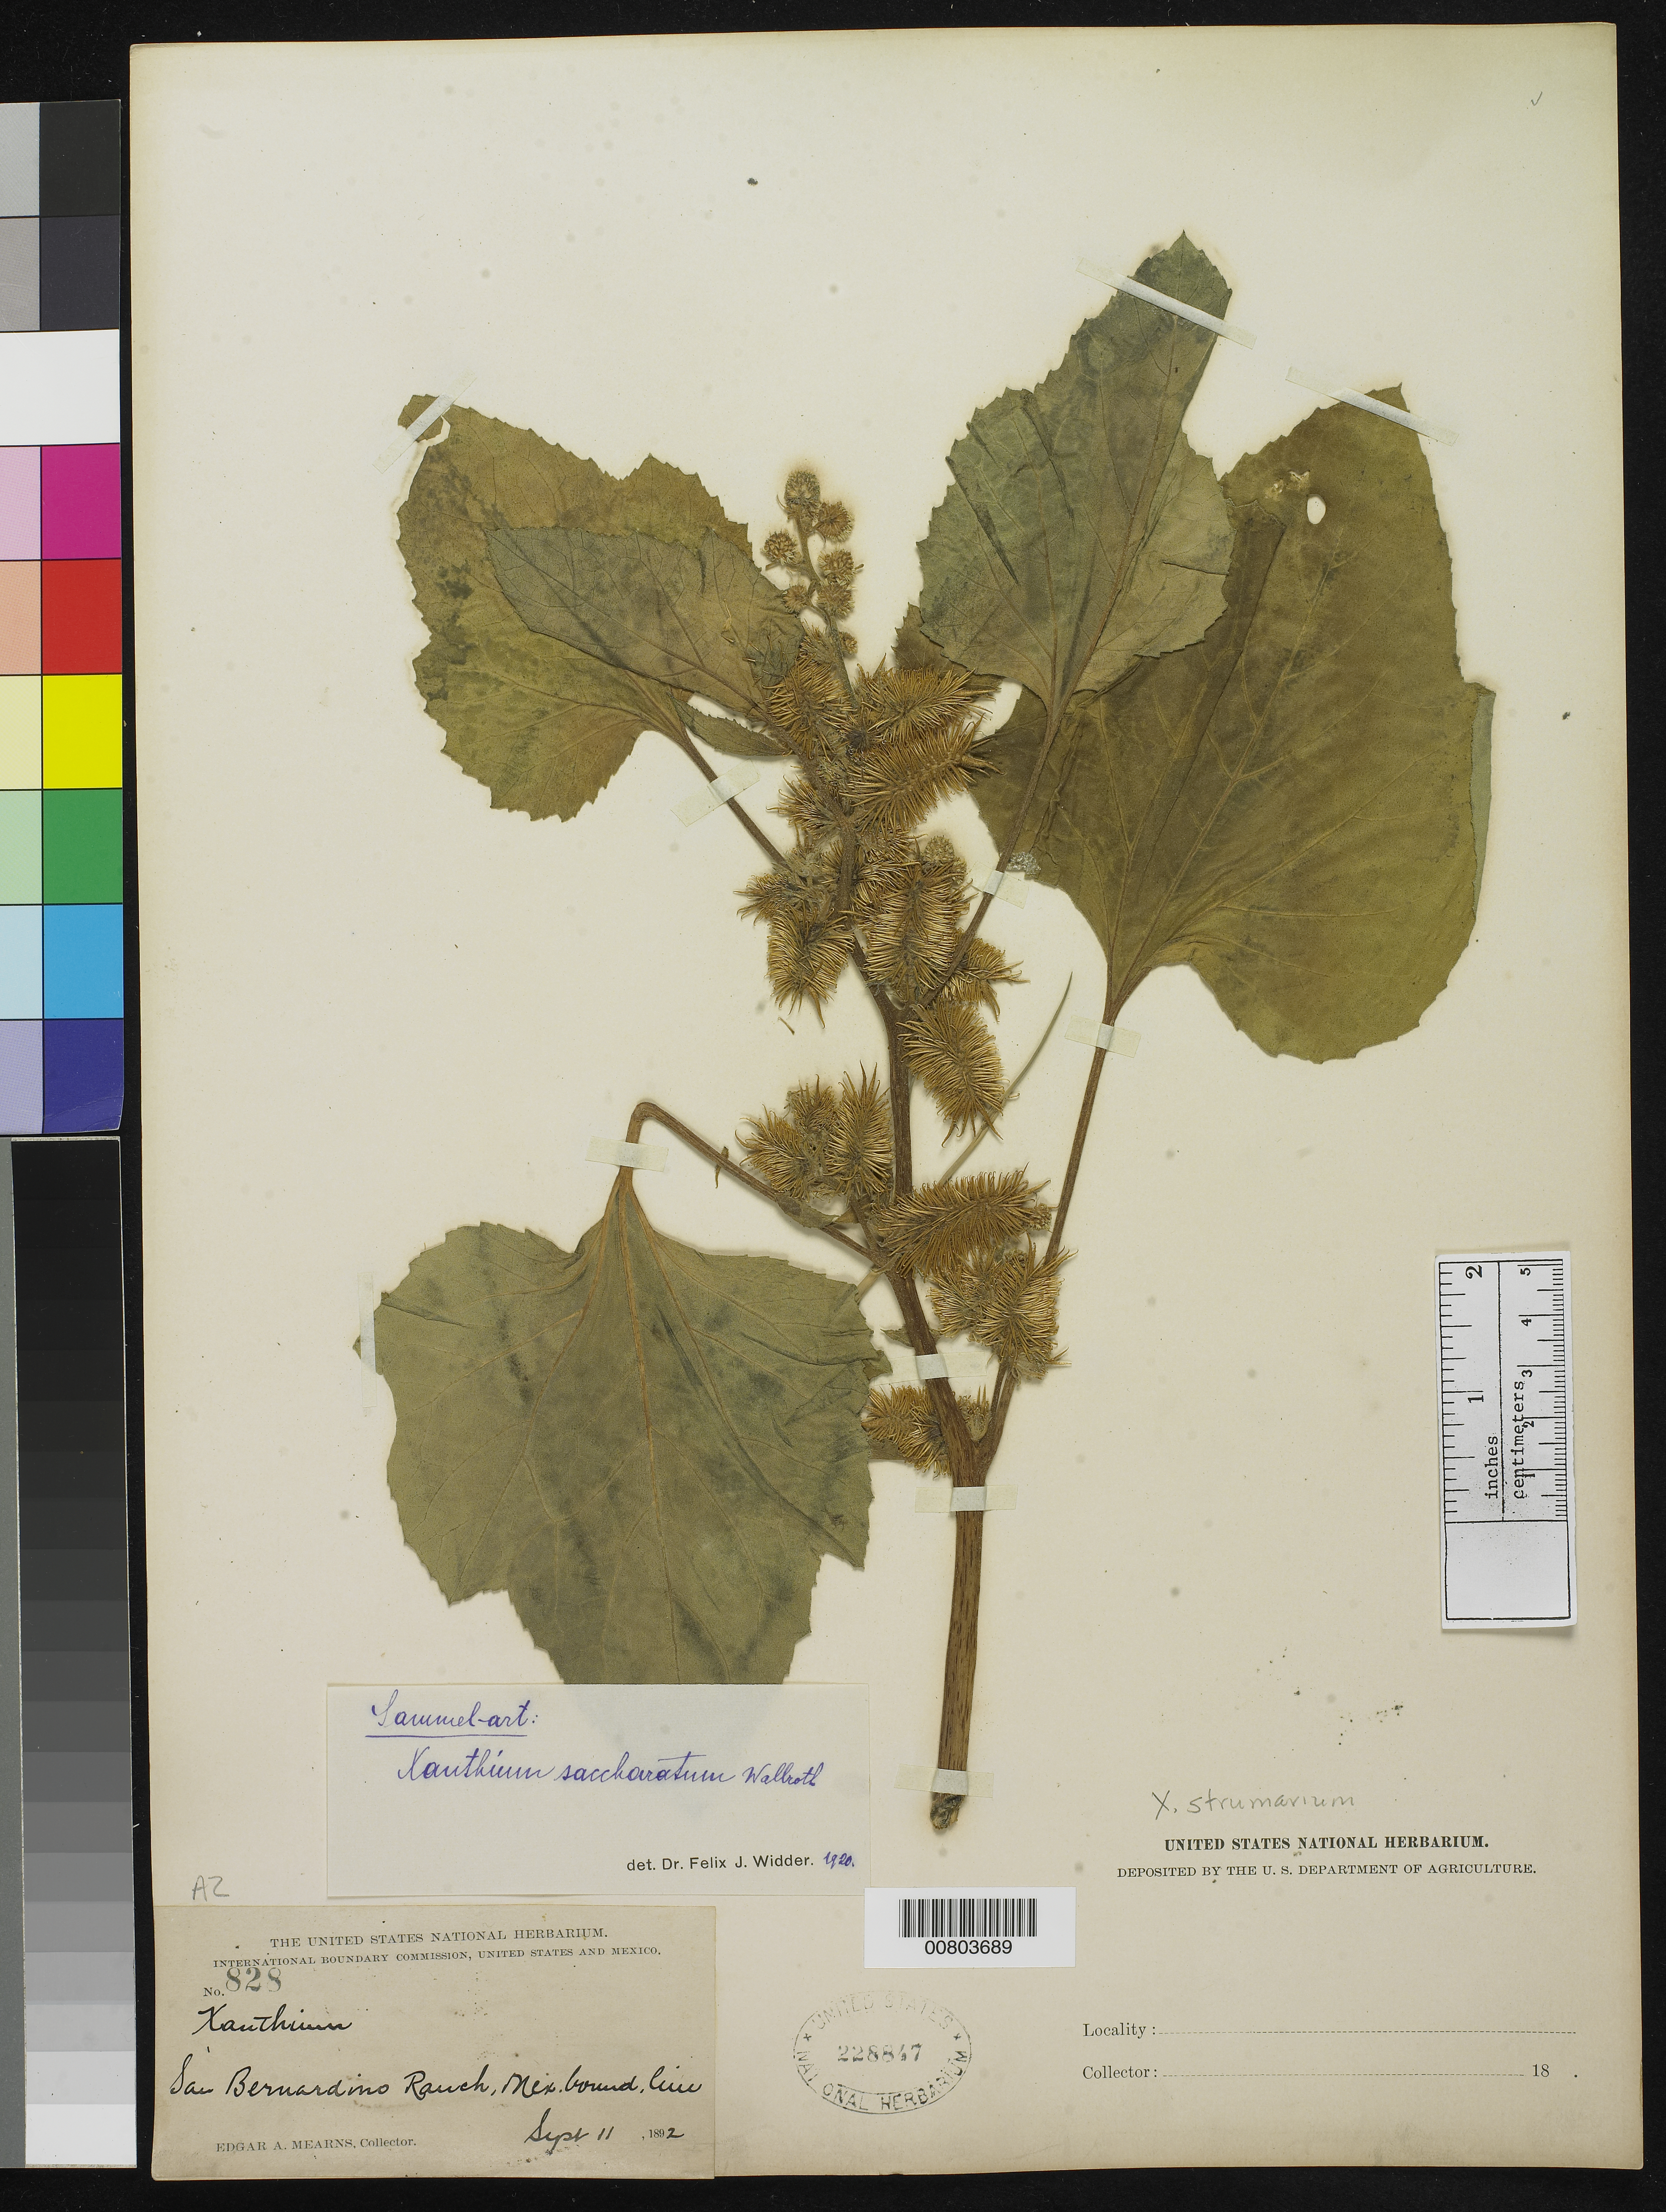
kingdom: Plantae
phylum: Tracheophyta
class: Magnoliopsida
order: Asterales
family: Asteraceae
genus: Xanthium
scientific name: Xanthium strumarium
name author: L.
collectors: E. A. Mearns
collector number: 828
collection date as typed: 11 Sep 1892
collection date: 1892-09-11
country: United States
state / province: Arizona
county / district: Cochise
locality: San Bernardino Ranch, Mexican Boundary Line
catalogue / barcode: US 228847